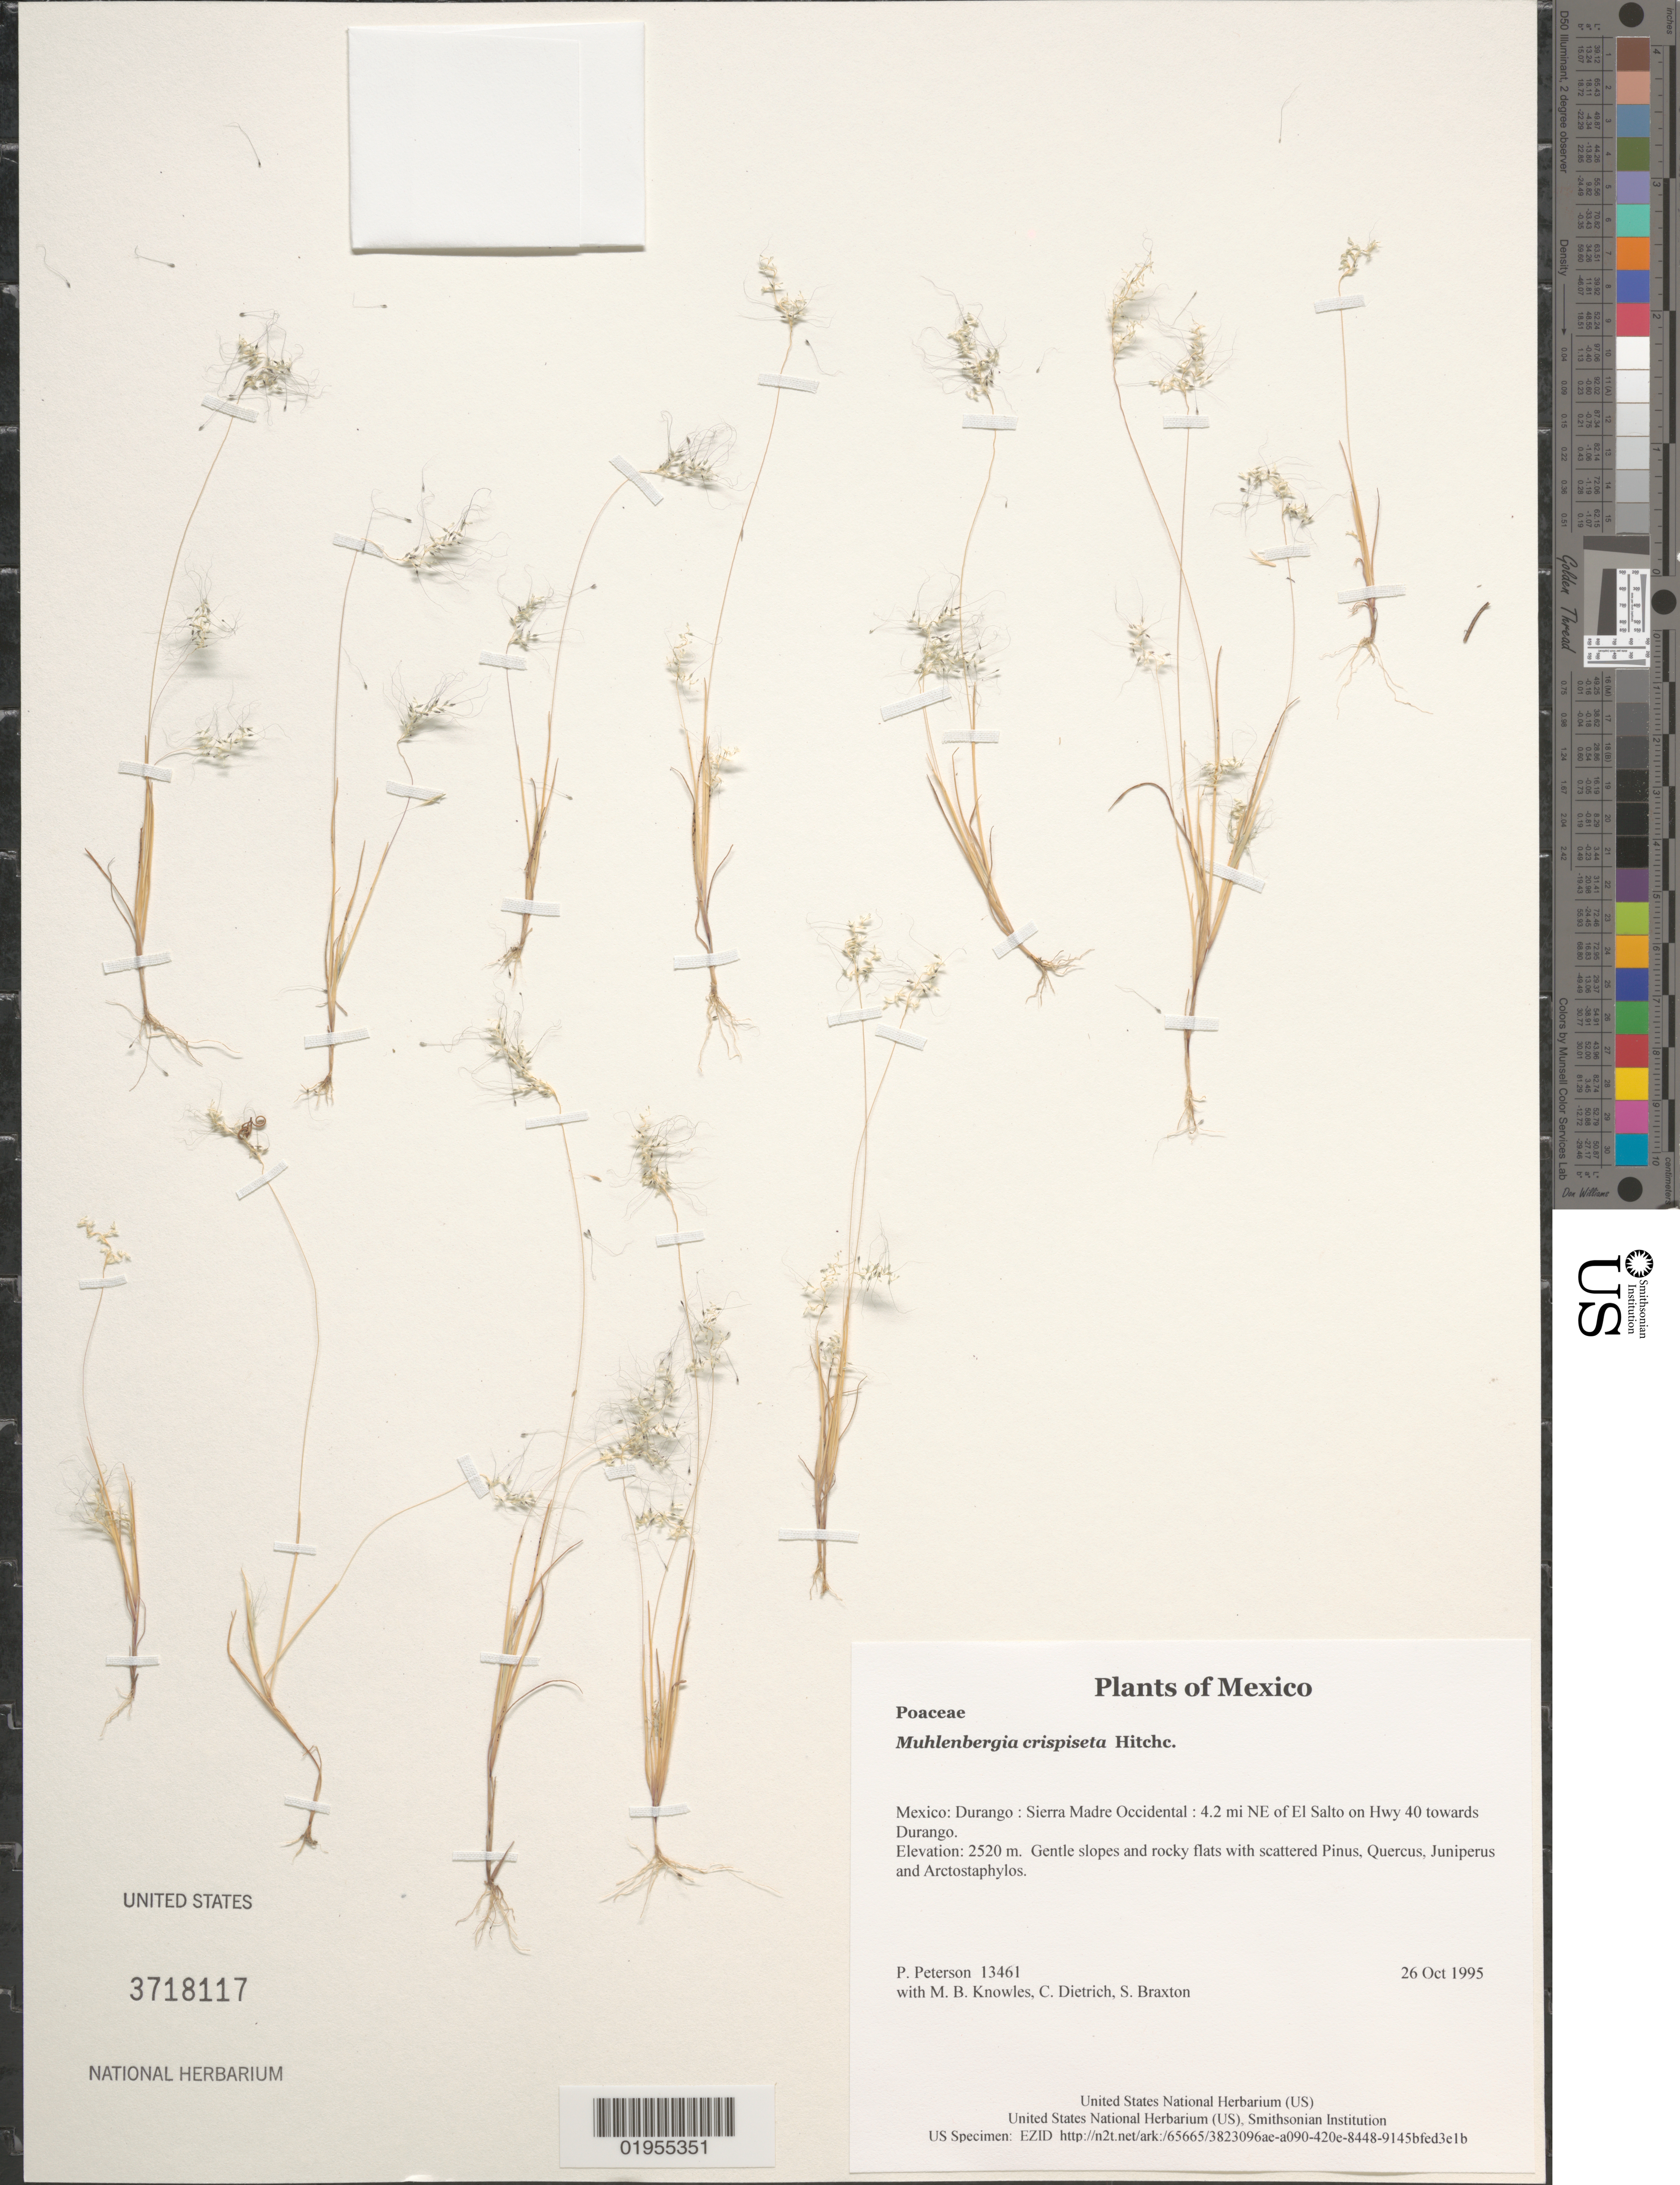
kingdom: Plantae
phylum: Tracheophyta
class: Liliopsida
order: Poales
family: Poaceae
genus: Muhlenbergia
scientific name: Muhlenbergia crispiseta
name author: Hitchc.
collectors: P. M. Peterson, M. B. Knowles, C. Dietrich & S. Braxton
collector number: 13461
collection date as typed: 26 Oct 1995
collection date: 1995-10-26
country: Mexico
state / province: Durango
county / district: Sierra Madre Occidental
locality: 4.2 mi NE of El Salto on Hwy 40 towards Durango.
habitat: Gentle slopes and rocky flats with scattered Pinus, Quercus, Juniperus and Arctostaphylos.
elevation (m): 2520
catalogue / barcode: US 3718117